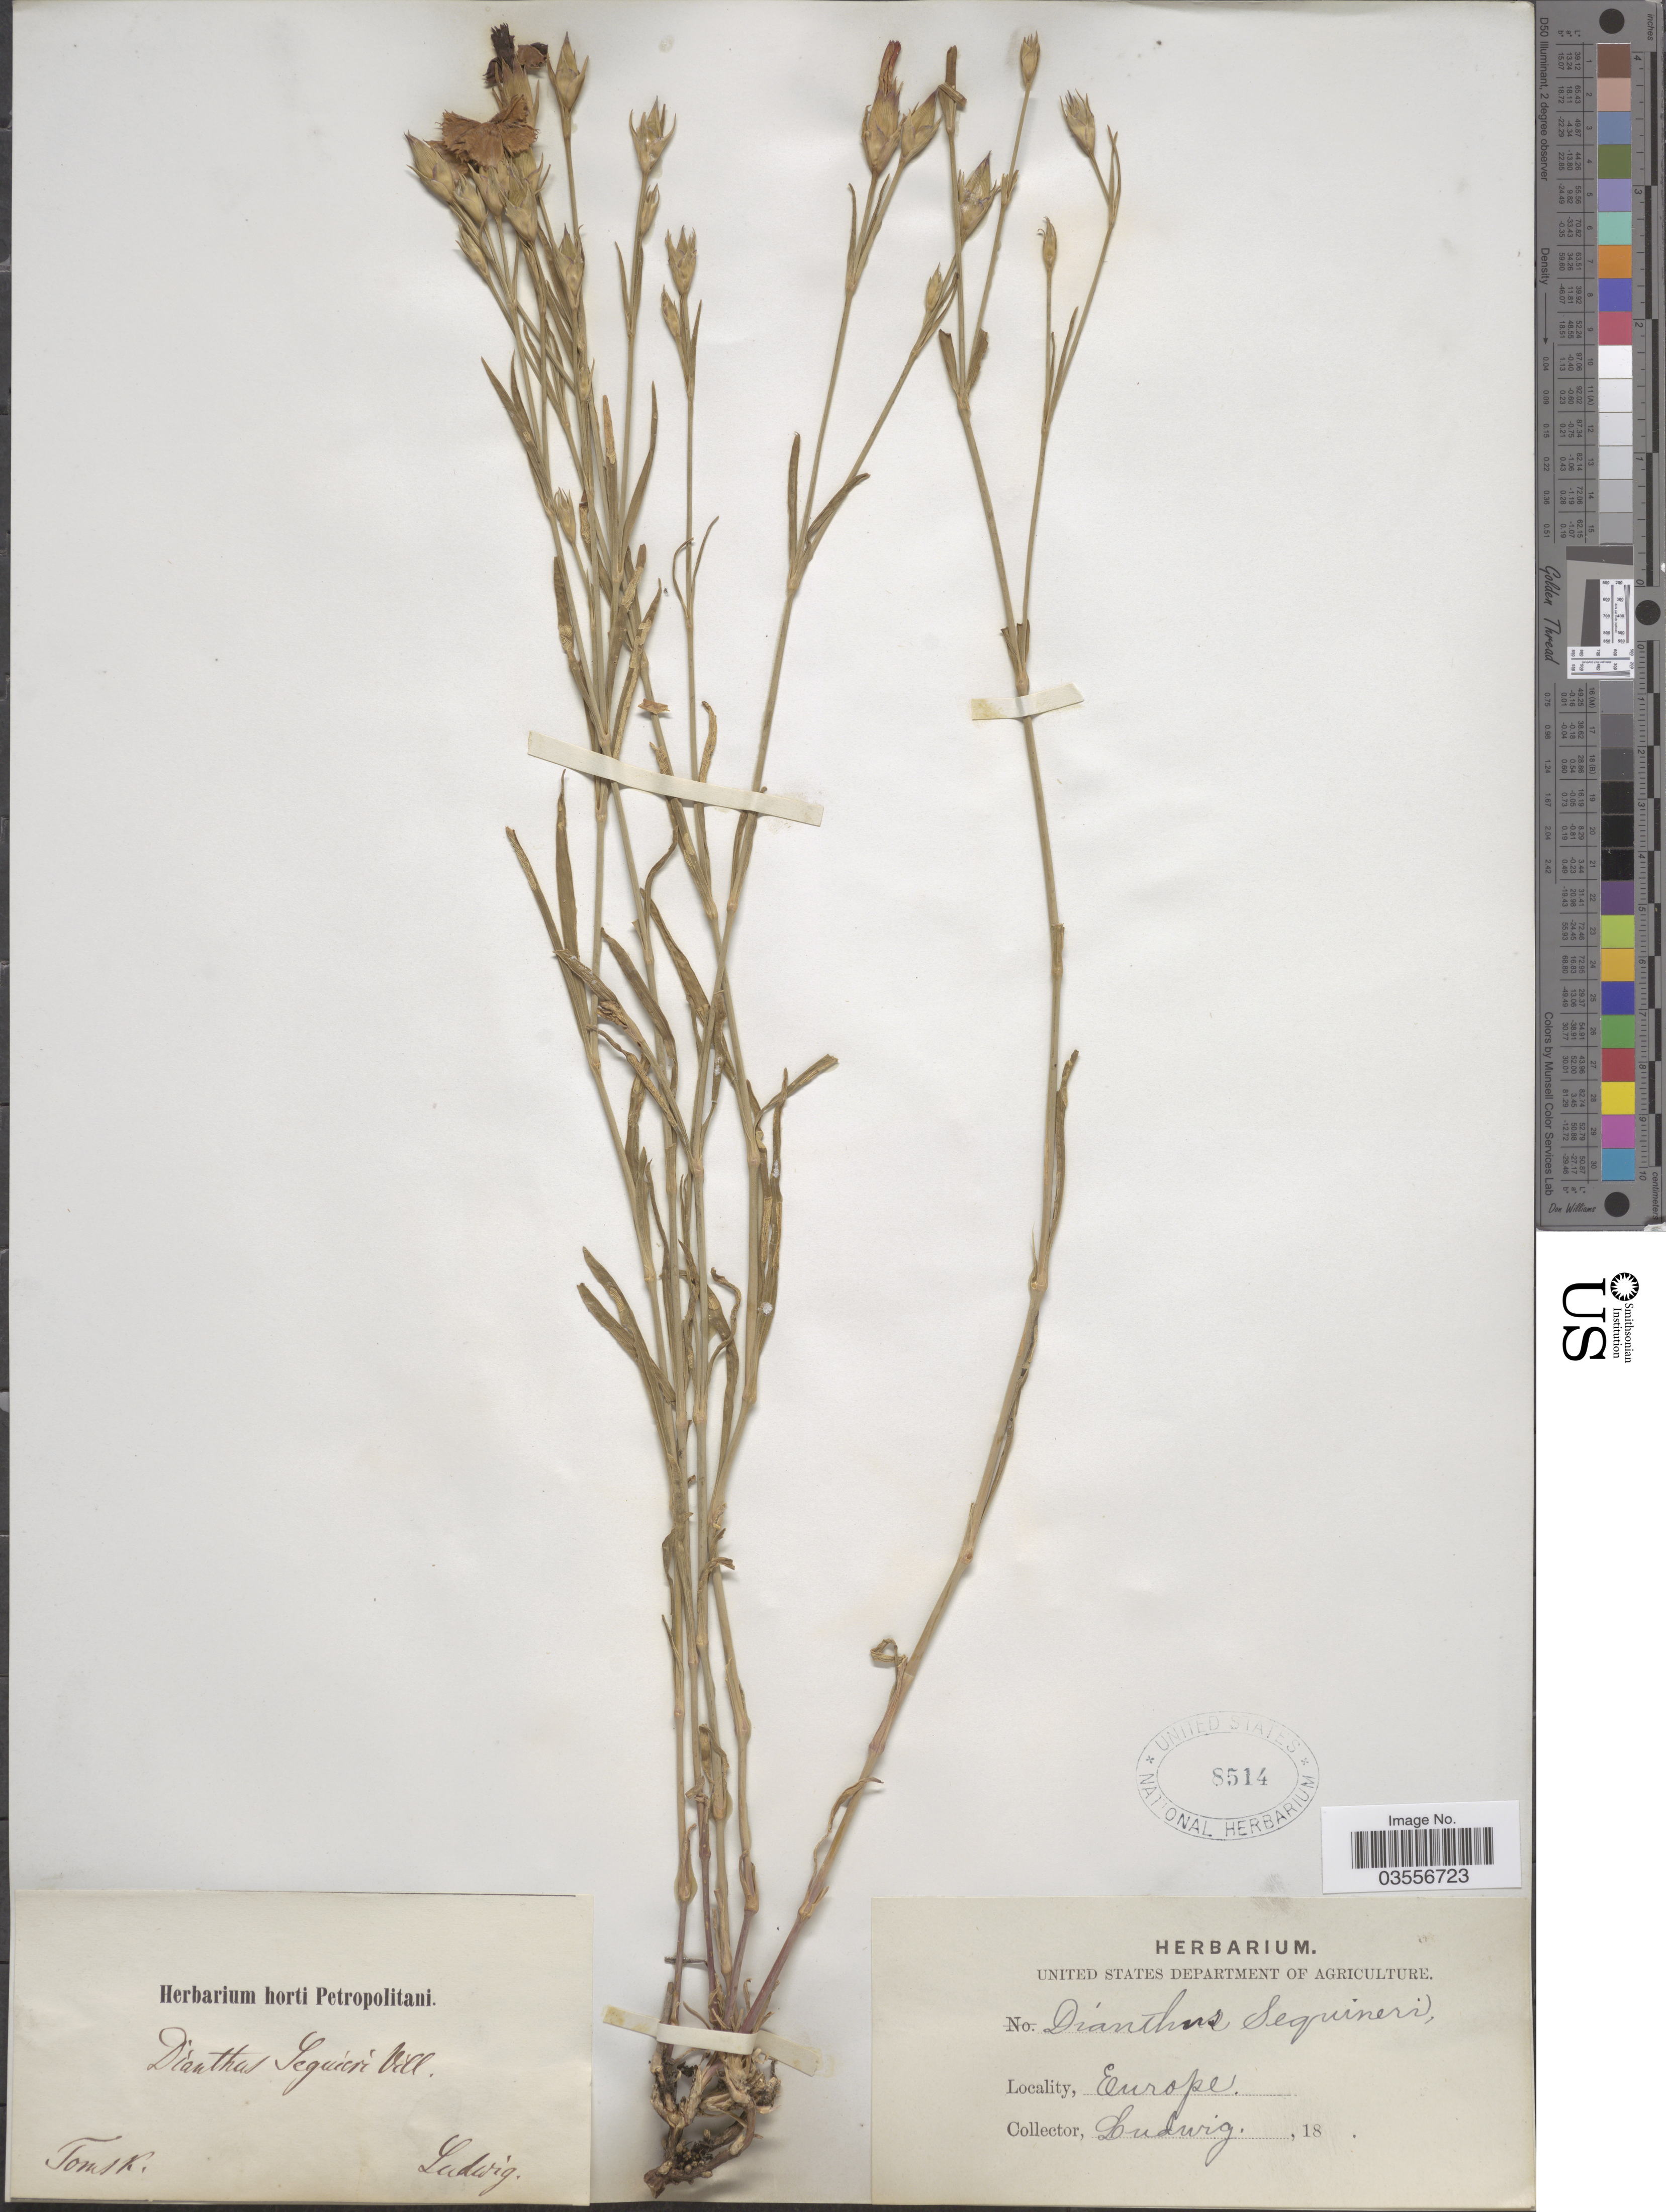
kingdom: Plantae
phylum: Tracheophyta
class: Magnoliopsida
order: Caryophyllales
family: Caryophyllaceae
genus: Dianthus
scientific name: Dianthus seguieri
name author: Vill.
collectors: Ludwig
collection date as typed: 18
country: Russian Federation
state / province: Krasnoyarsk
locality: Tomsk. Europe.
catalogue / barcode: US 8514